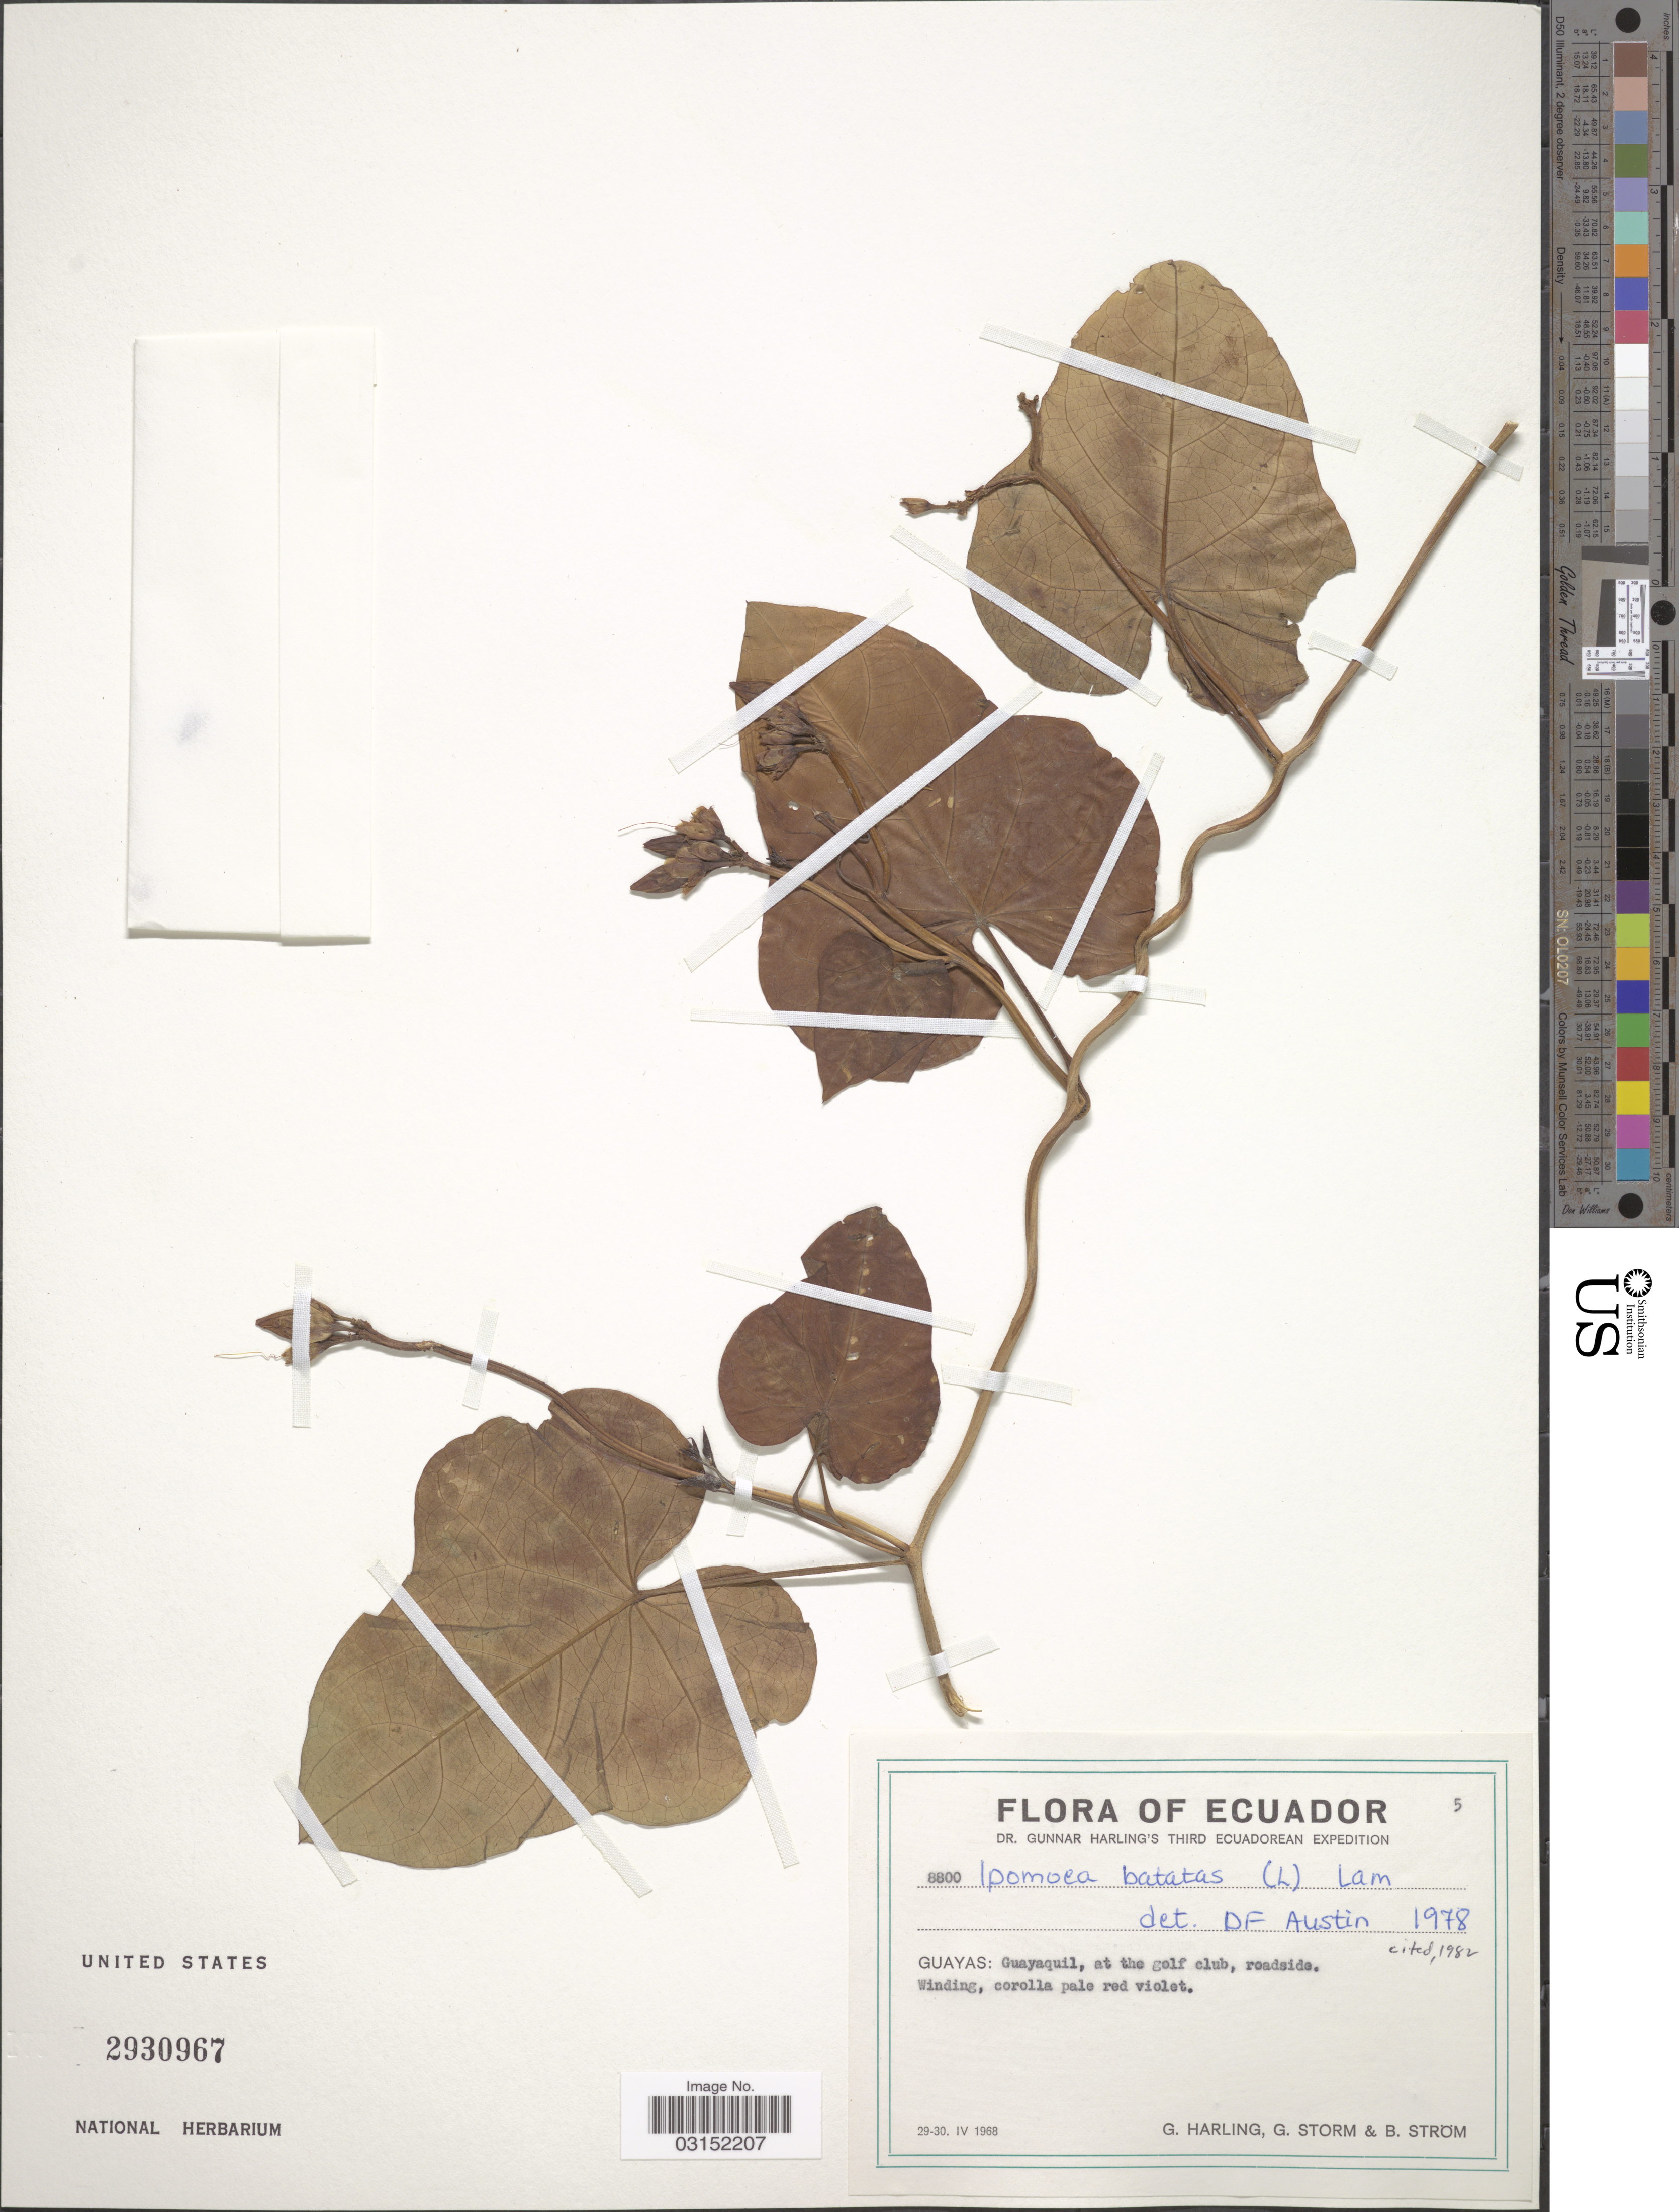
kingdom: Plantae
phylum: Tracheophyta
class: Magnoliopsida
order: Solanales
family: Convolvulaceae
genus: Ipomoea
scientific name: Ipomoea batatas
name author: (L.) Lam.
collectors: G. Harling, G. Storm & B. Ström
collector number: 8800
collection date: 1968-04-29/1968-04-30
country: Ecuador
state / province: Guayas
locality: Guayaquil, at the golf club, roadside.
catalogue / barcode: US 2930967